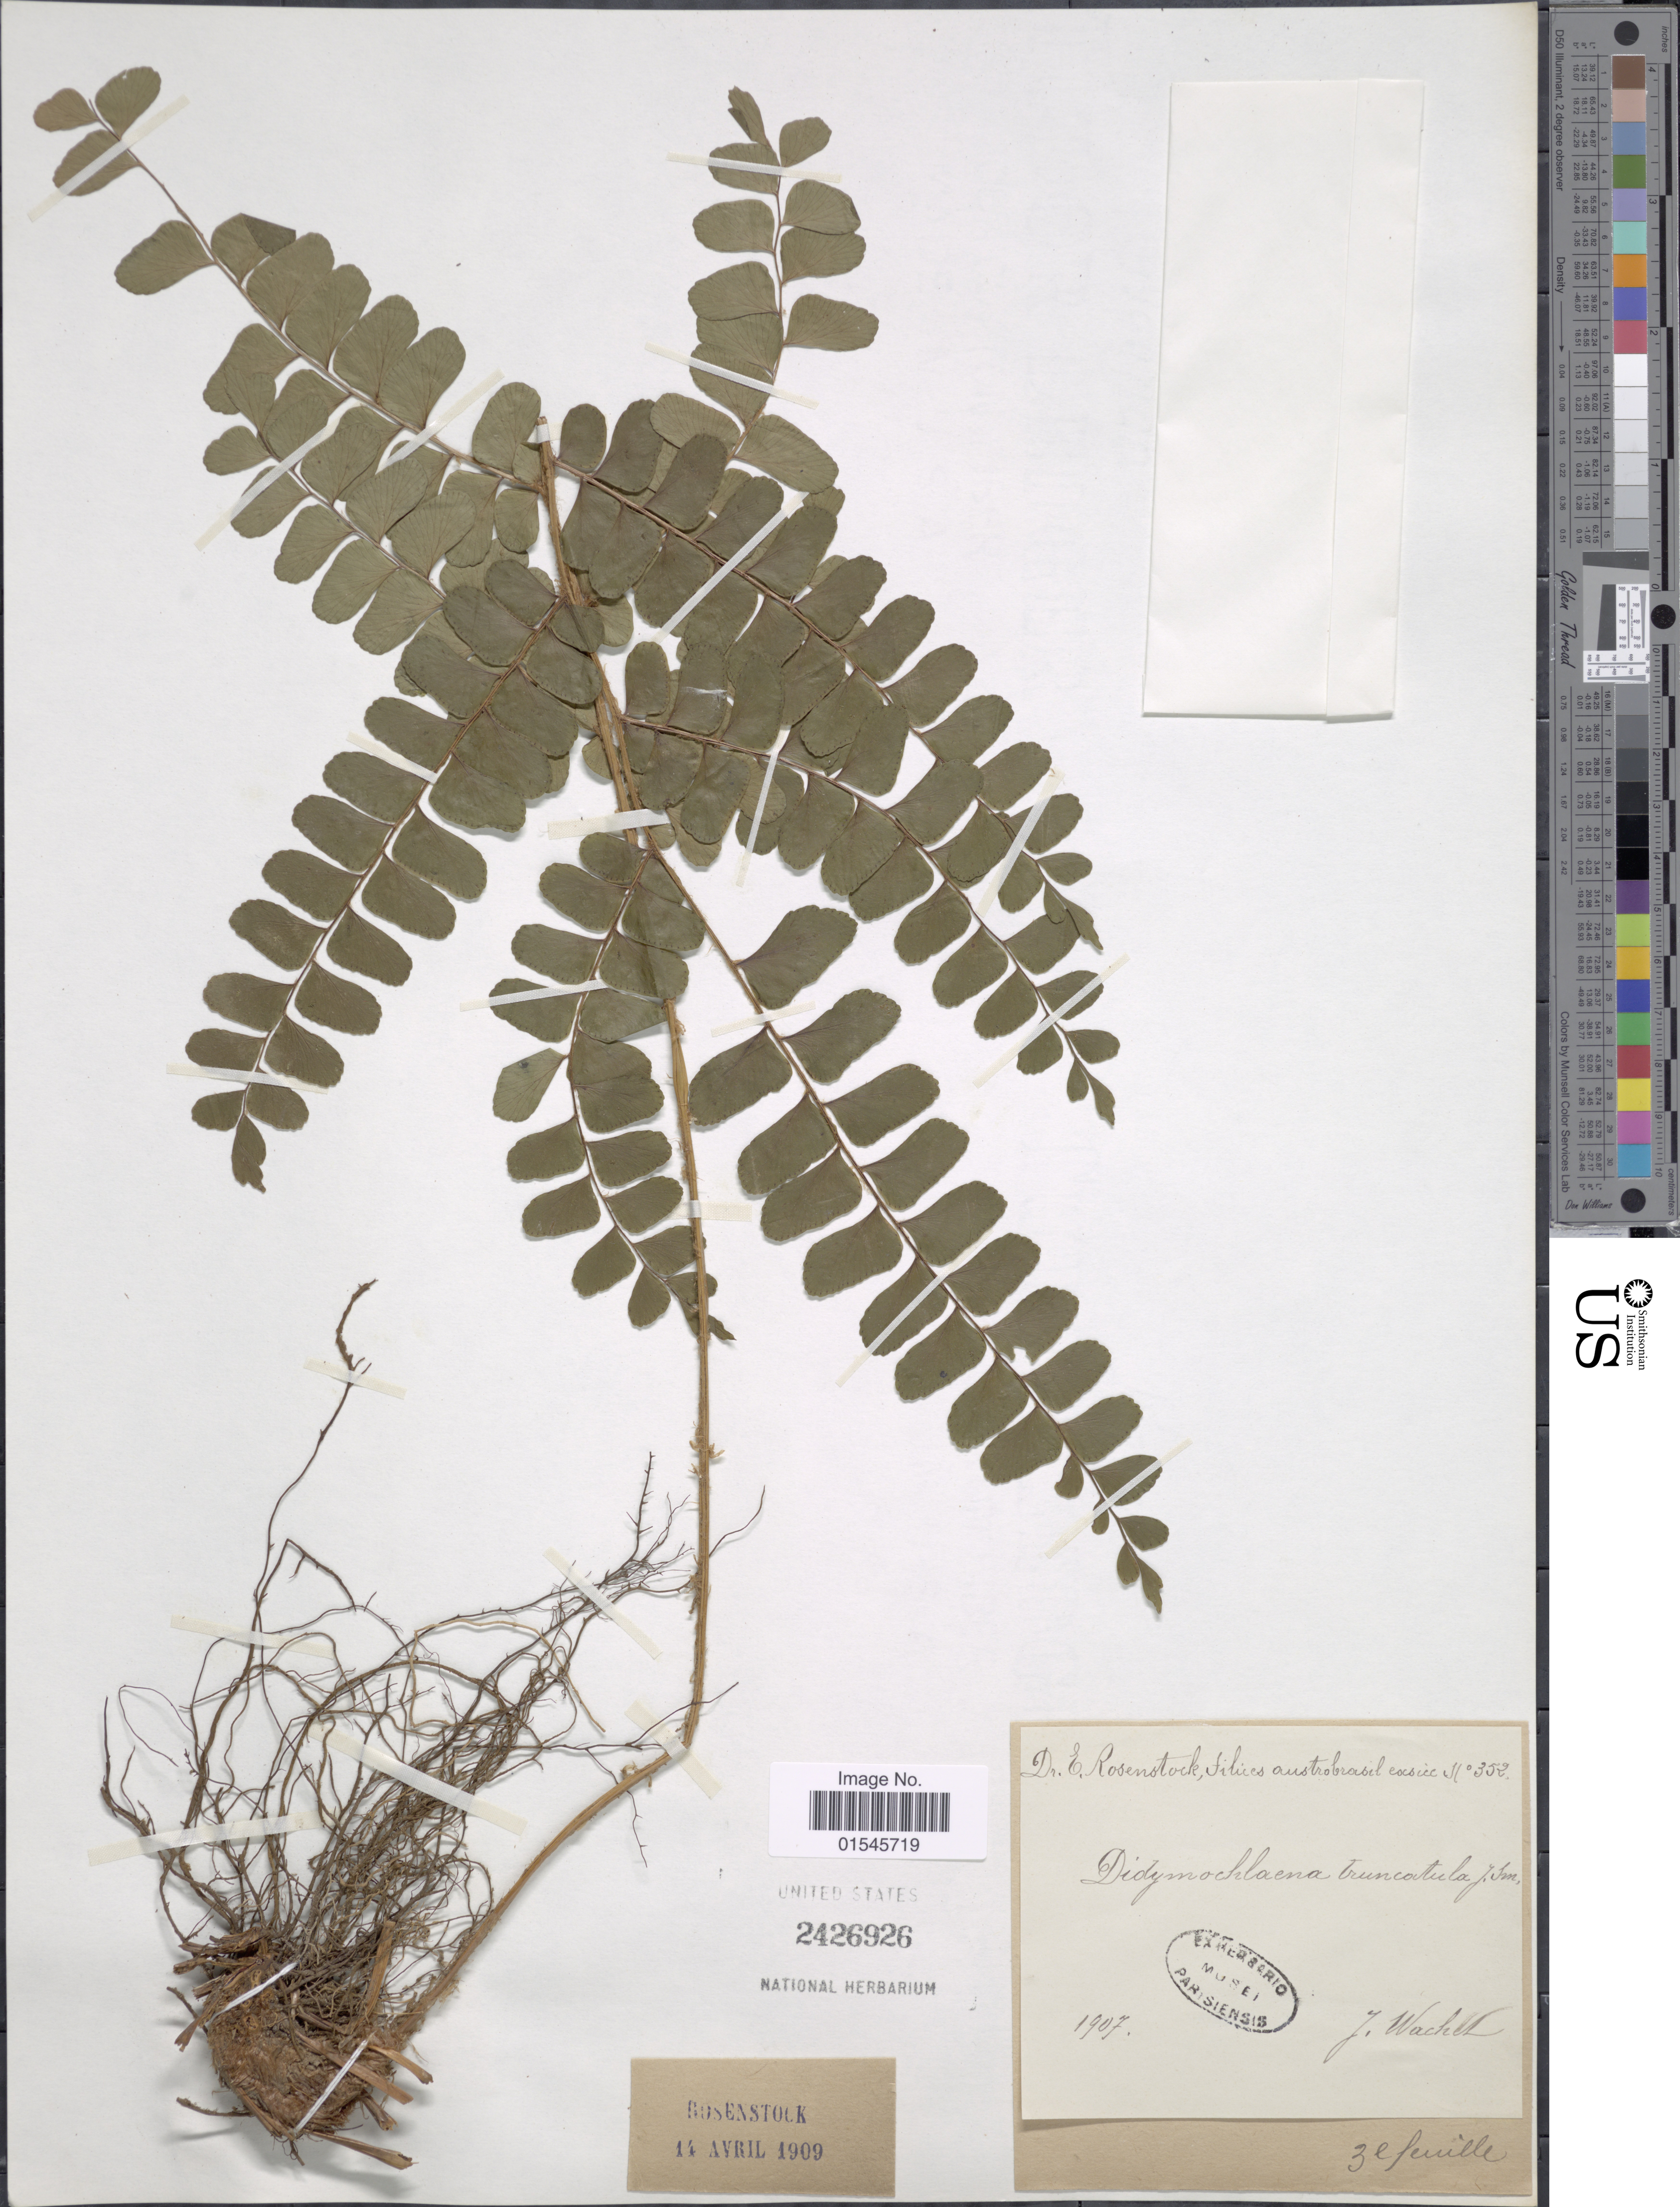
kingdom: Plantae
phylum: Tracheophyta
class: Polypodiopsida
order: Polypodiales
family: Didymochlaenaceae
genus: Didymochlaena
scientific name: Didymochlaena truncatula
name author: (Sw.) J. Sm.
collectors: L. Wacket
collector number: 352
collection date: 1907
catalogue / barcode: US 2426926